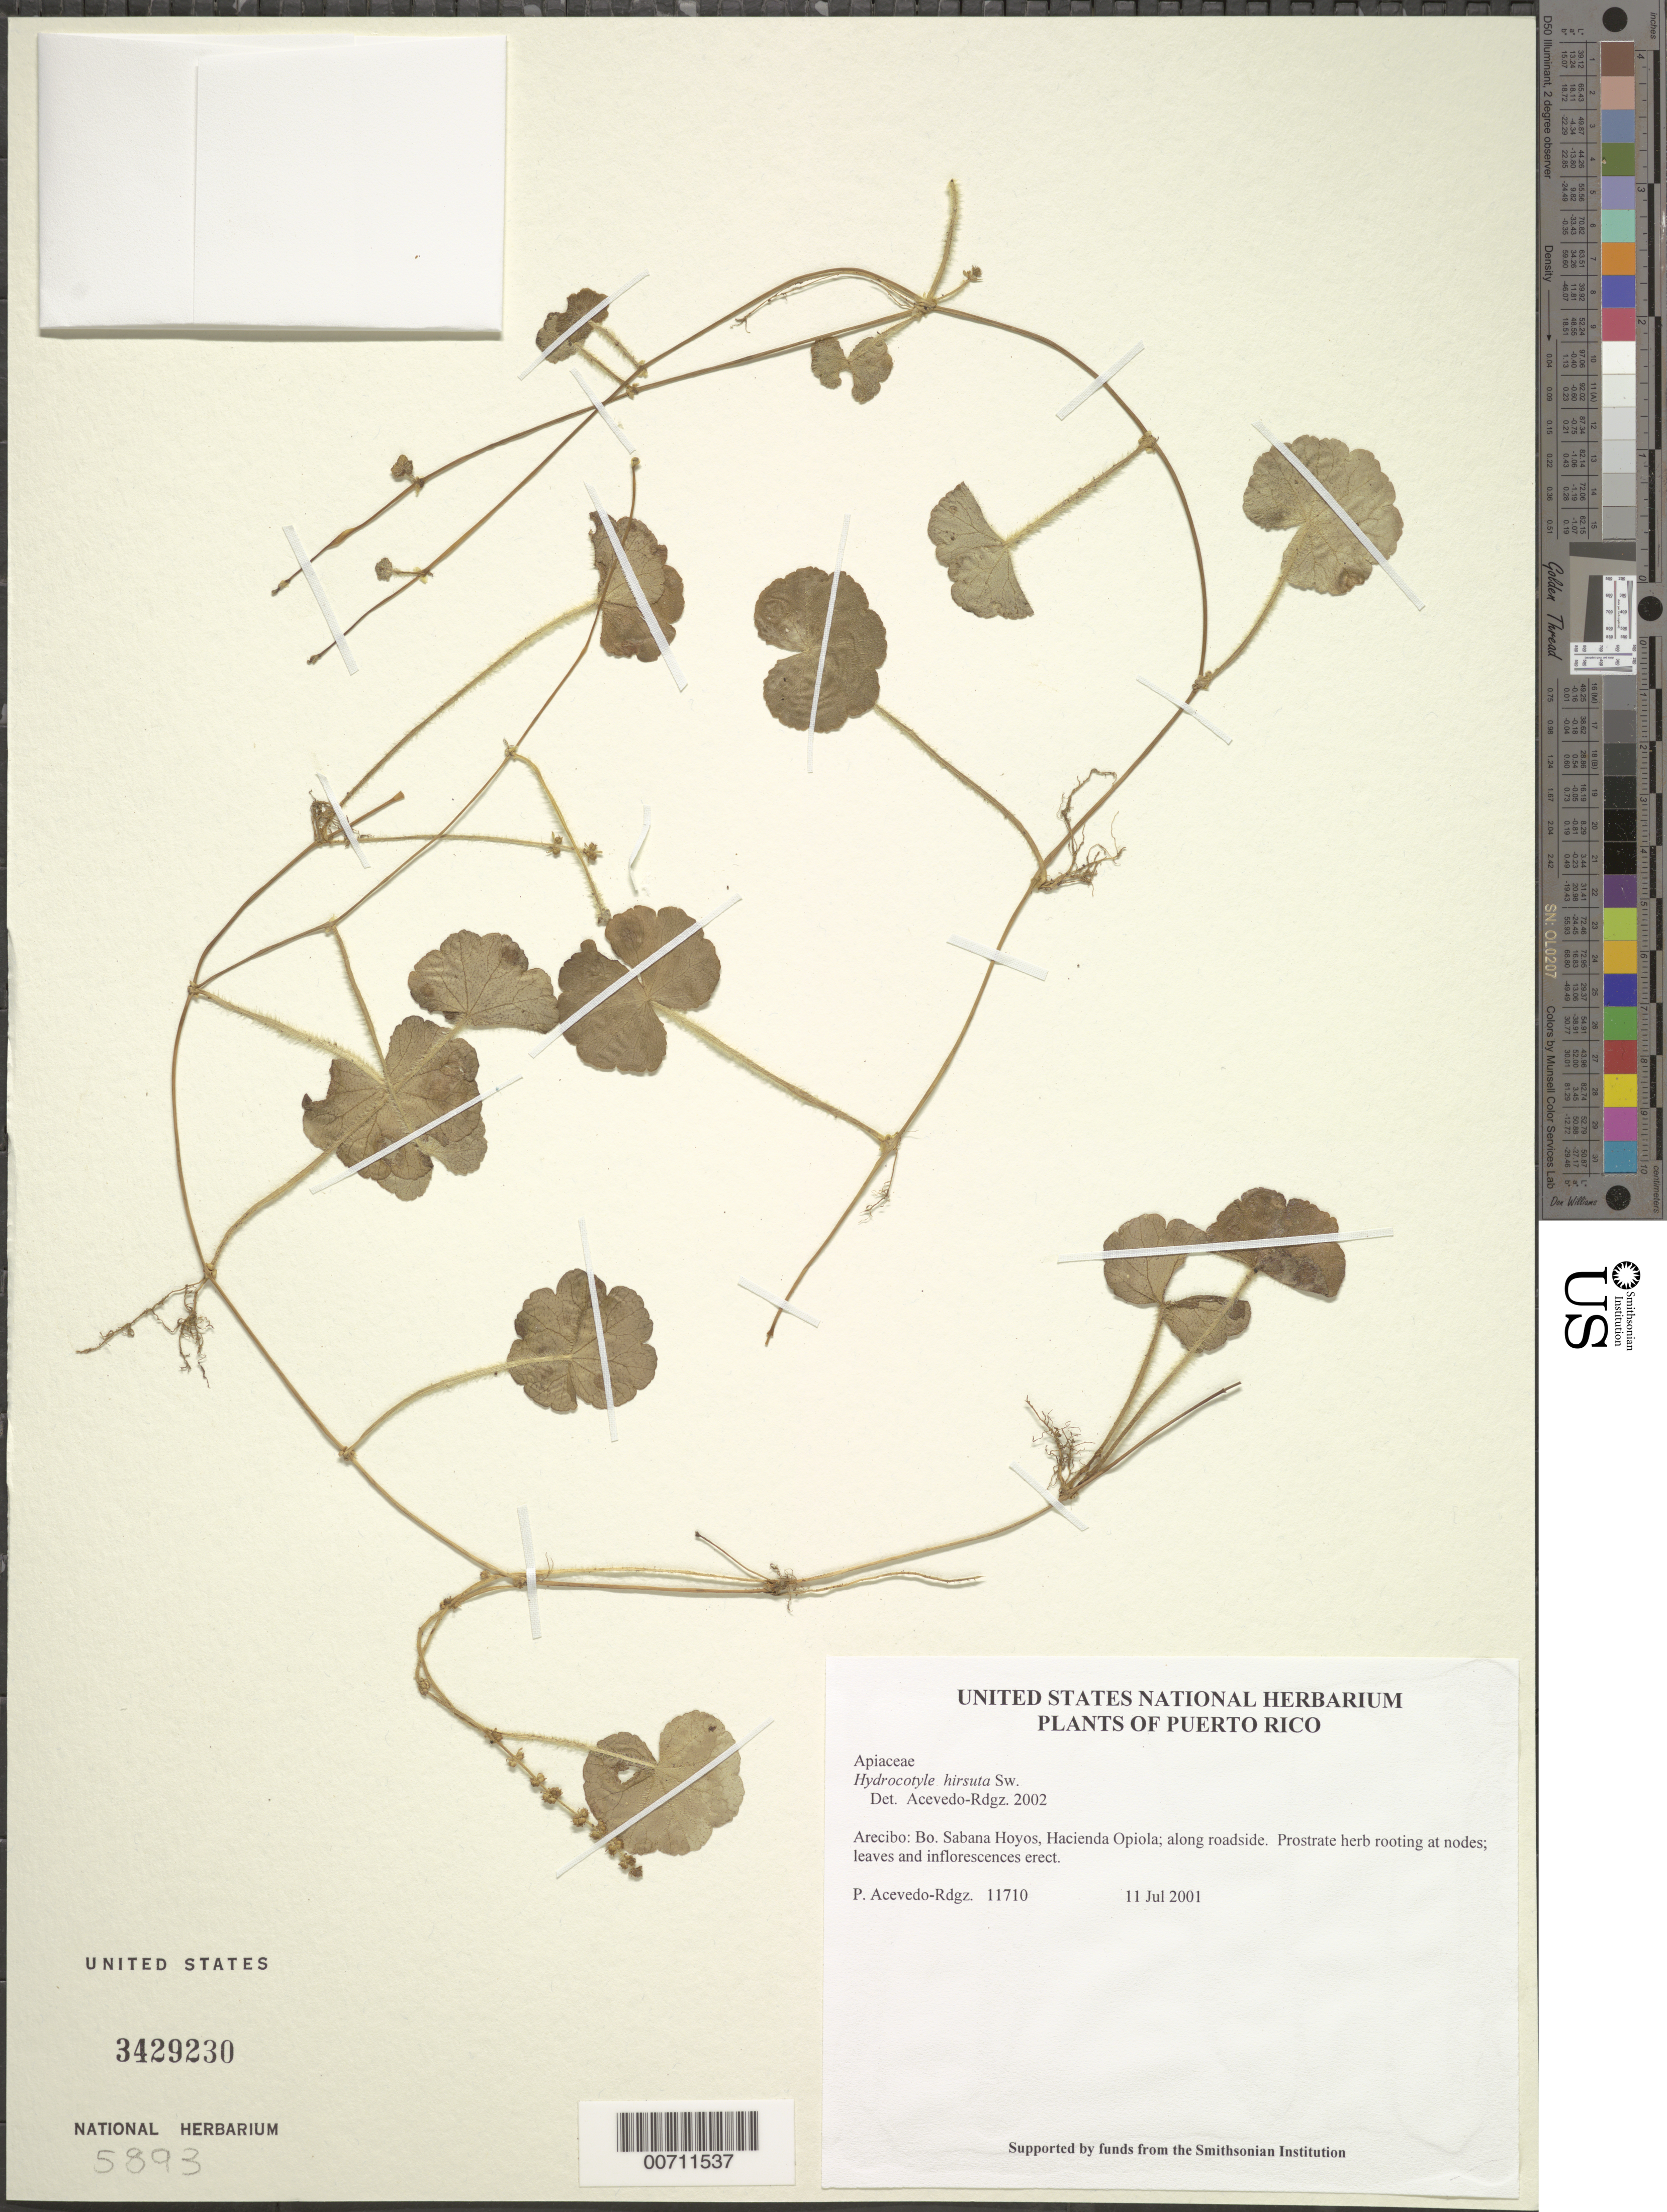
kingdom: Plantae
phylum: Tracheophyta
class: Magnoliopsida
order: Apiales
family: Araliaceae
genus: Hydrocotyle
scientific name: Hydrocotyle hirsuta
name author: Sw.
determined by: Acevedo-Rodríguez, P., (BOT), Smithsonian Institution - National Museum of Natural History (UNITED STATES)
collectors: P. Acevedo-Rodr.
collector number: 11710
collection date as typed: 11 Jul 2001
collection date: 2001-07-11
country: Puerto Rico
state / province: Arecibo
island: Puerto Rico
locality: Arecibo: Bo. Sabana Hoyos, Hacienda Opiola; along roadside.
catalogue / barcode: US 3429230